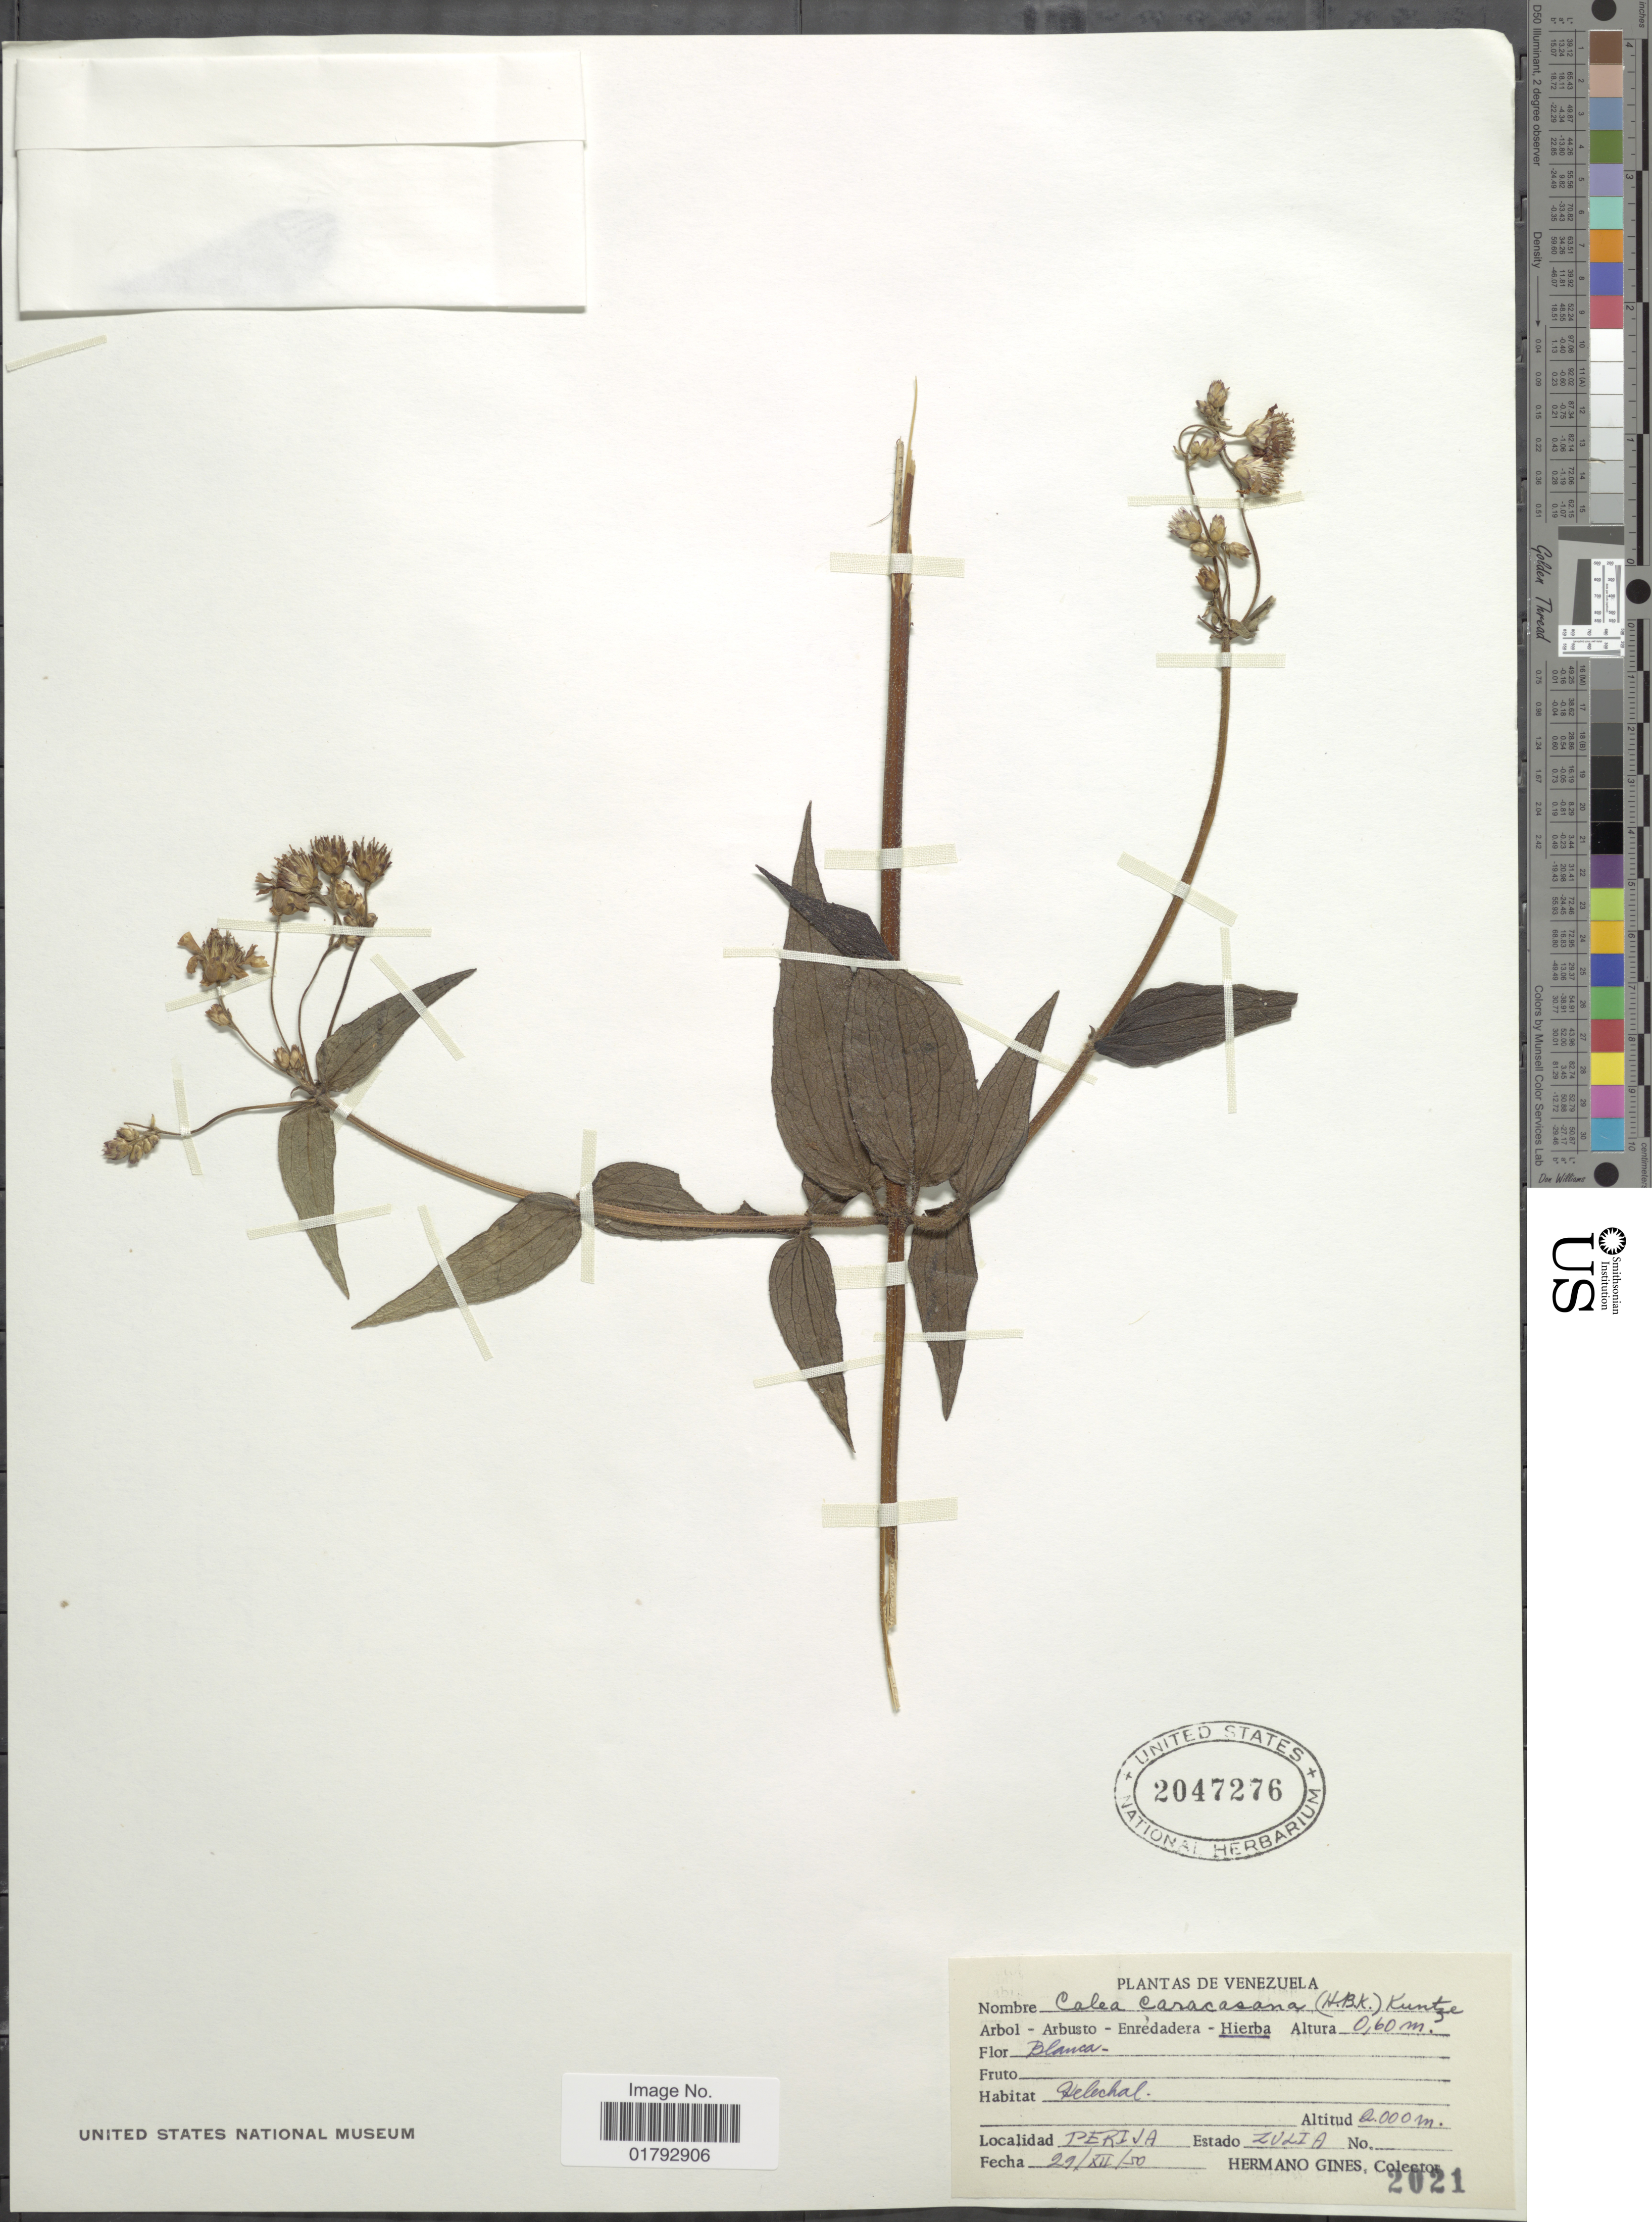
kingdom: Plantae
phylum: Tracheophyta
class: Magnoliopsida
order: Asterales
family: Asteraceae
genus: Alloispermum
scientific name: Alloispermum caracasanum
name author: (Kunth) H. Rob.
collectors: Bro. Gines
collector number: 2021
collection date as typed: Transcribed d/m/y: 29/12/50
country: Venezuela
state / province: Zulia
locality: Periva, Estado Zulia.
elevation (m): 2000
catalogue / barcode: US 2047276